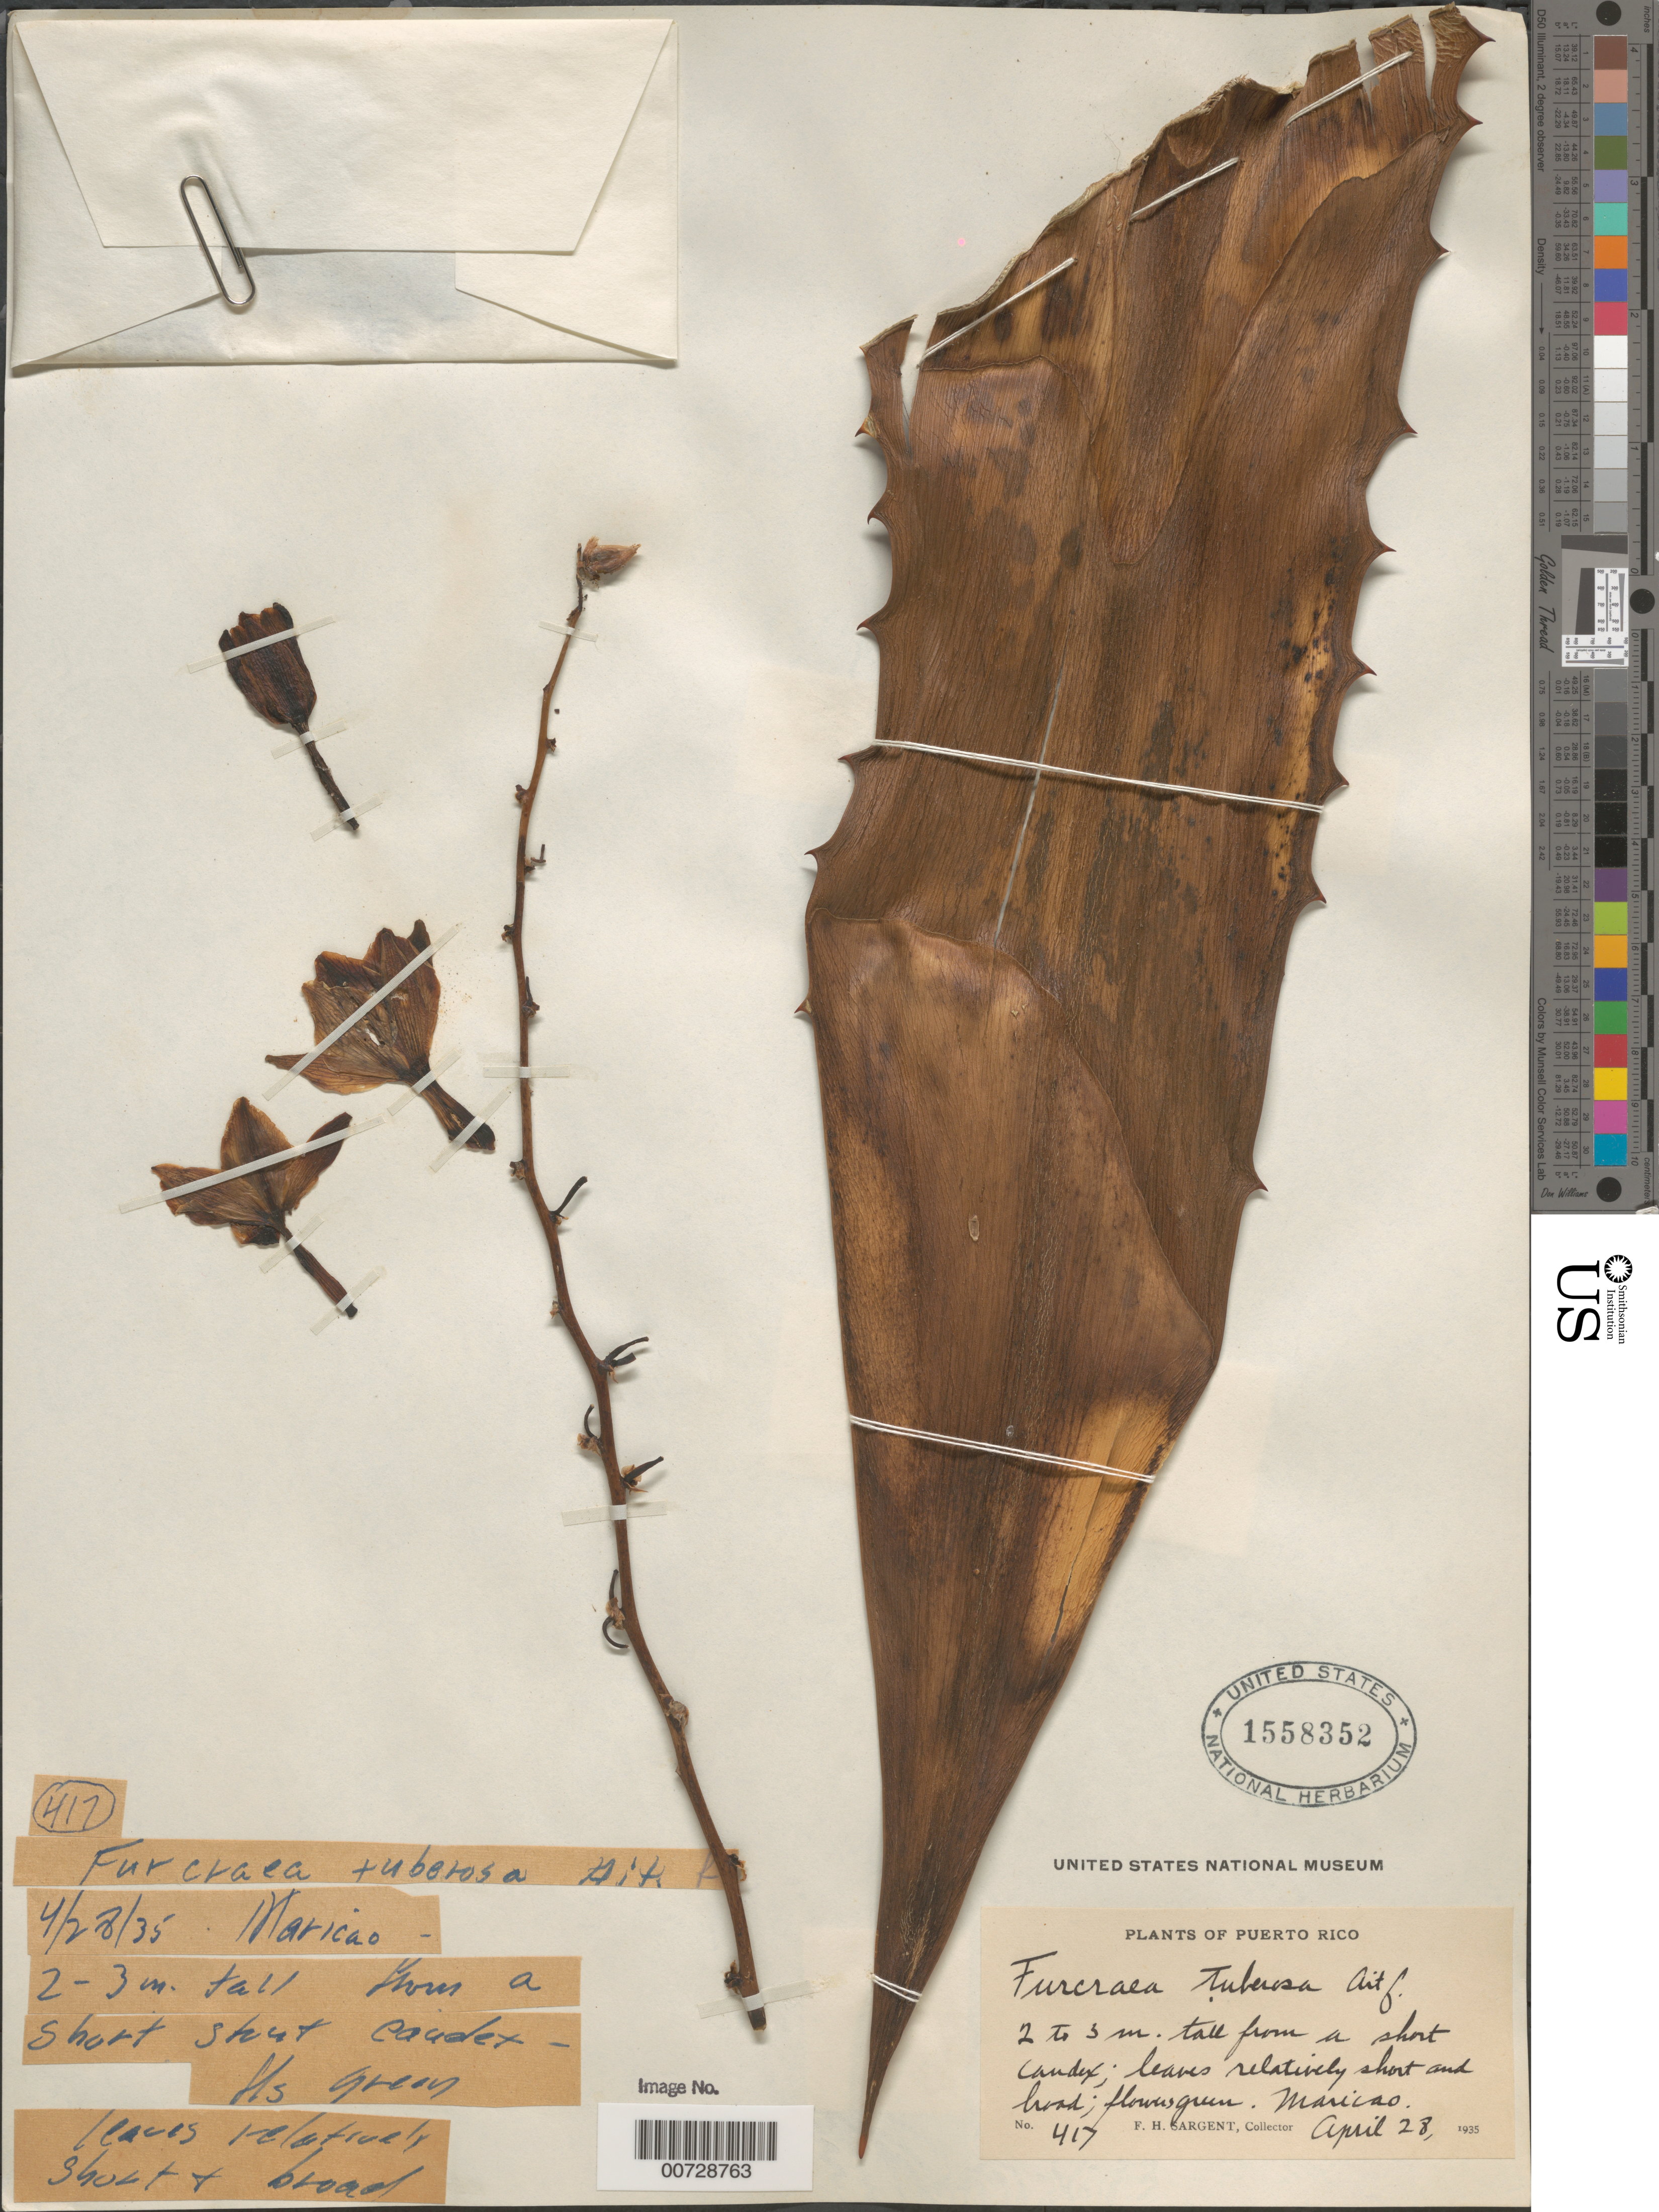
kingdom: Plantae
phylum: Tracheophyta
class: Liliopsida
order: Asparagales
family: Asparagaceae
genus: Furcraea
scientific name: Furcraea tuberosa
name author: (Mill.) W.T. Aiton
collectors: F. H. Sargent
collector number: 417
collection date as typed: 28 Apr 1935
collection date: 1935-04-28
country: Puerto Rico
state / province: Maricao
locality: Maricao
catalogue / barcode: US 1558352